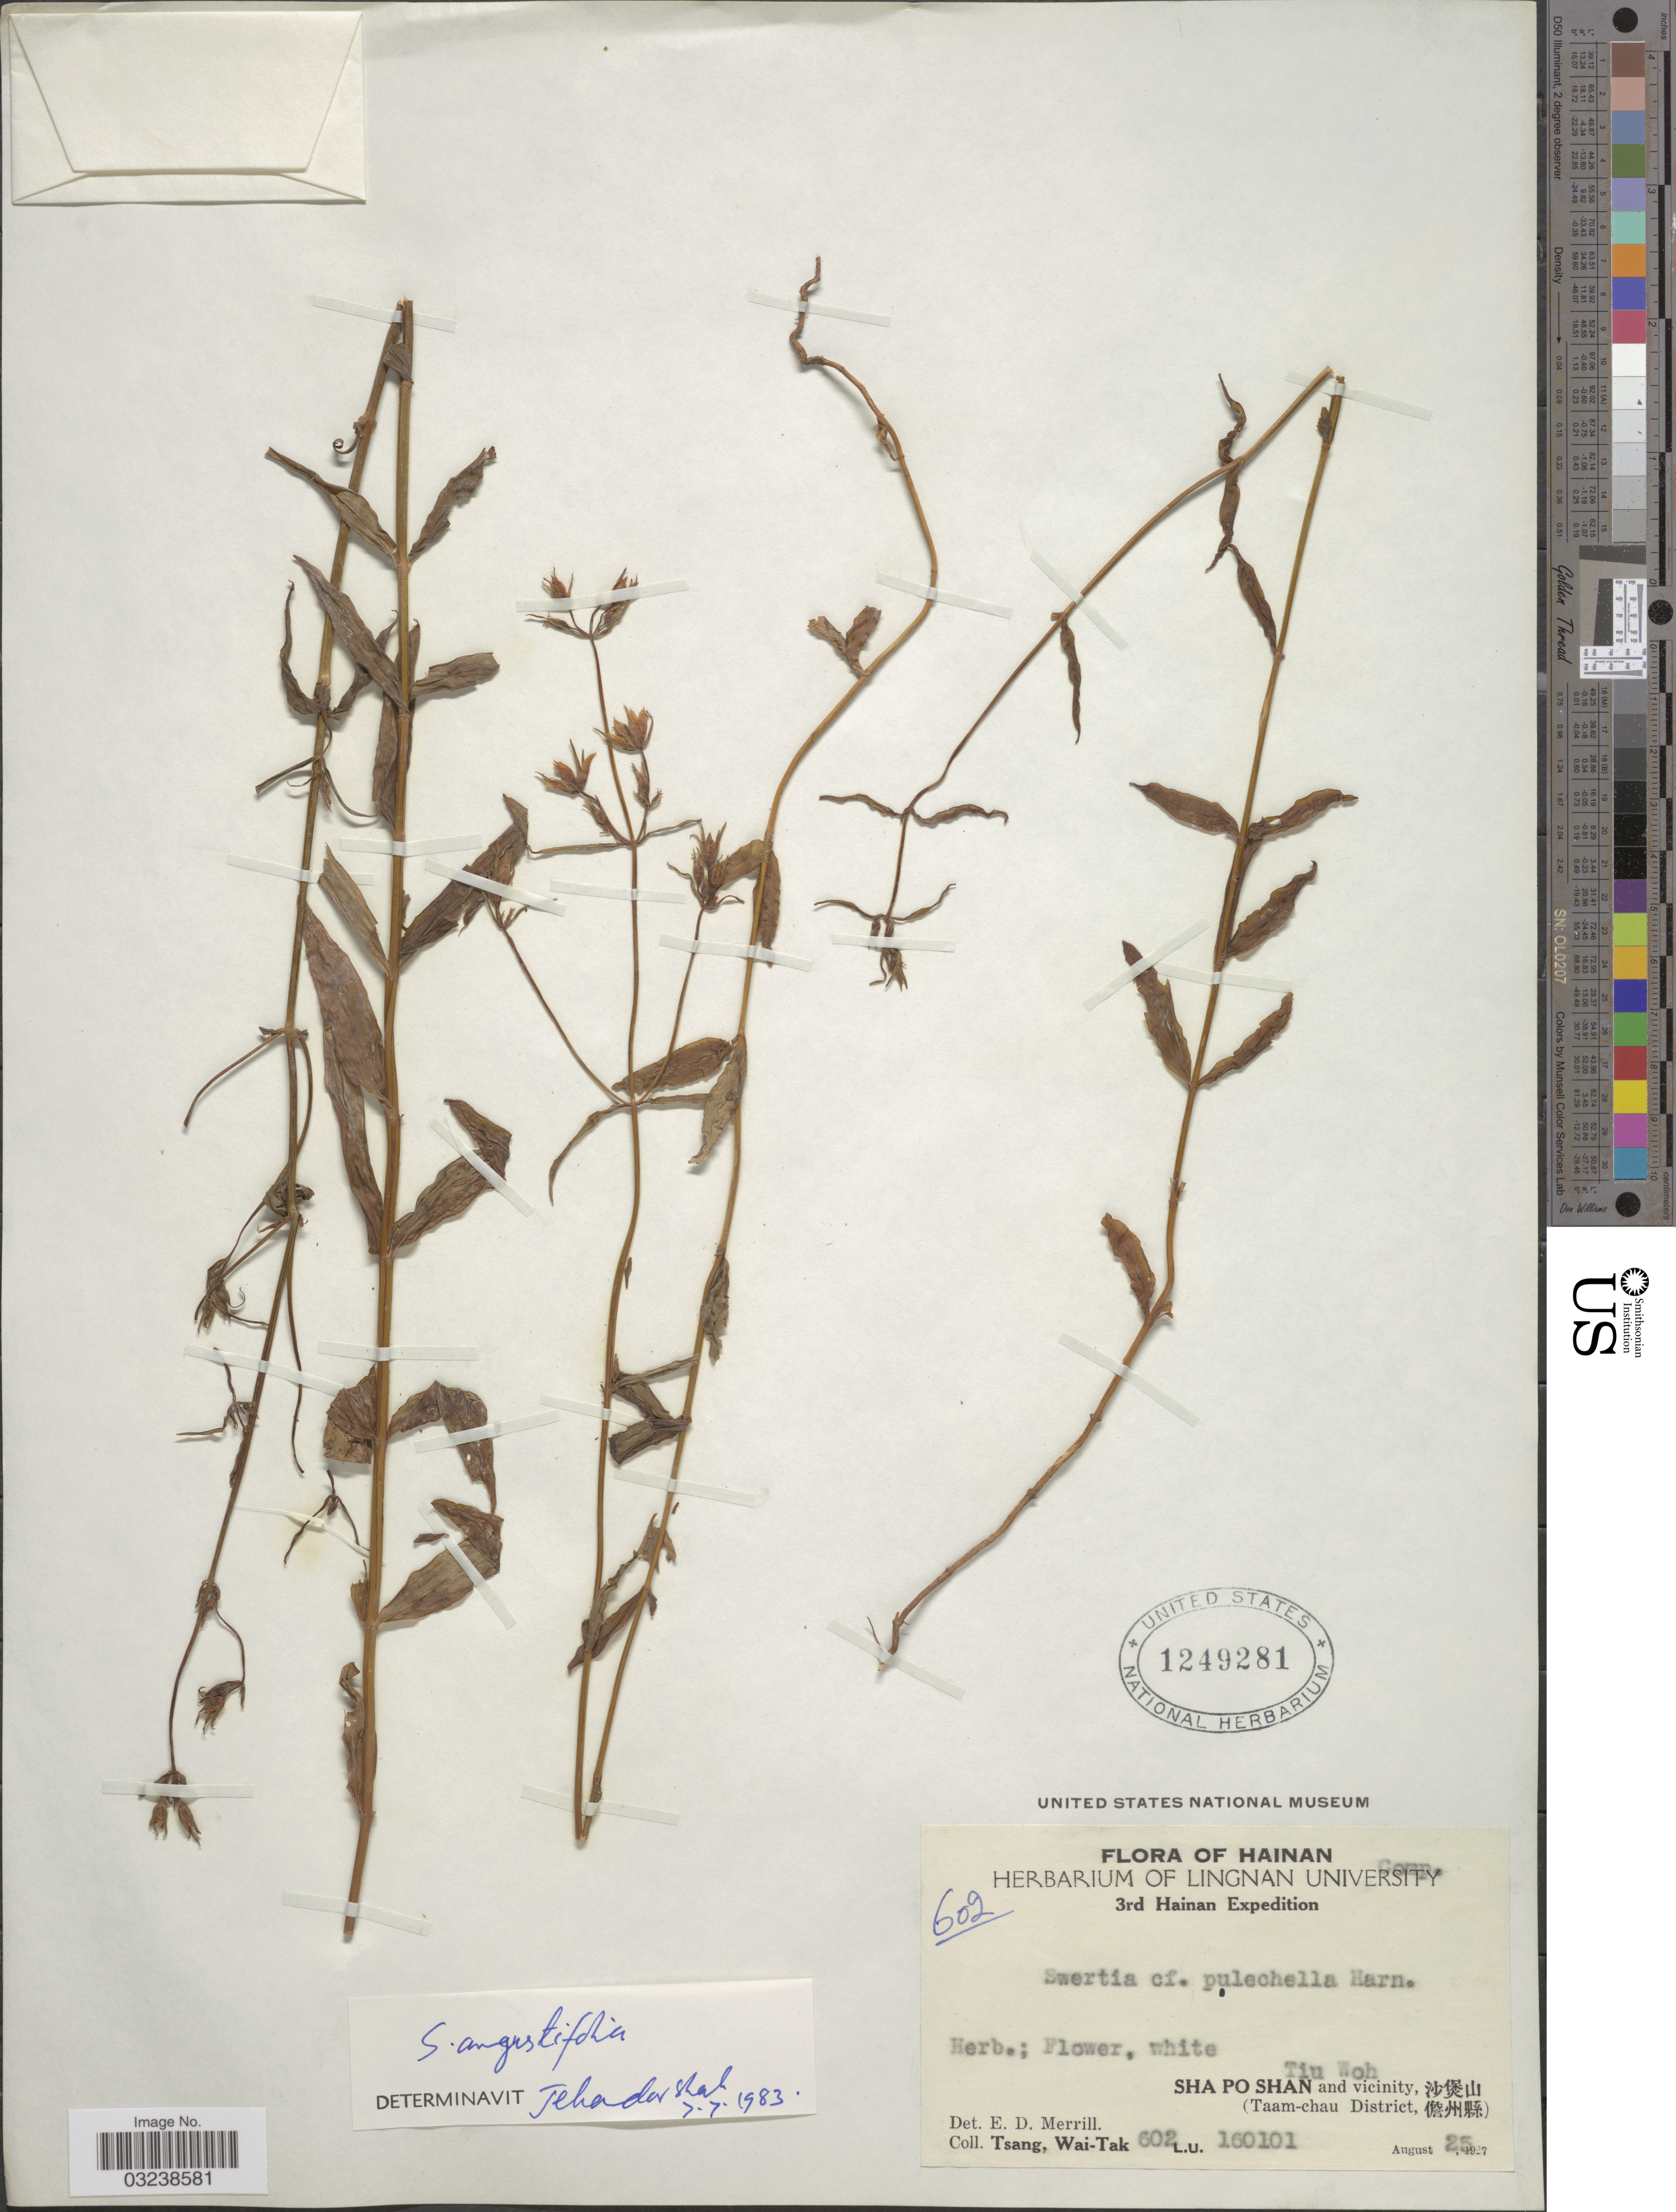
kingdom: Plantae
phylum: Tracheophyta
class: Magnoliopsida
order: Gentianales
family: Gentianaceae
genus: Swertia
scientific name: Swertia angustifolia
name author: Buch.-Ham. ex D. Don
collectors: W. T. Tsang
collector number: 602 L.U.160101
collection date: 1927-08-25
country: China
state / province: Hainan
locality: Tiu Woh. Sha Po Shan and vicinity, X. (Taam-chau District,X).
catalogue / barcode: US 1249281